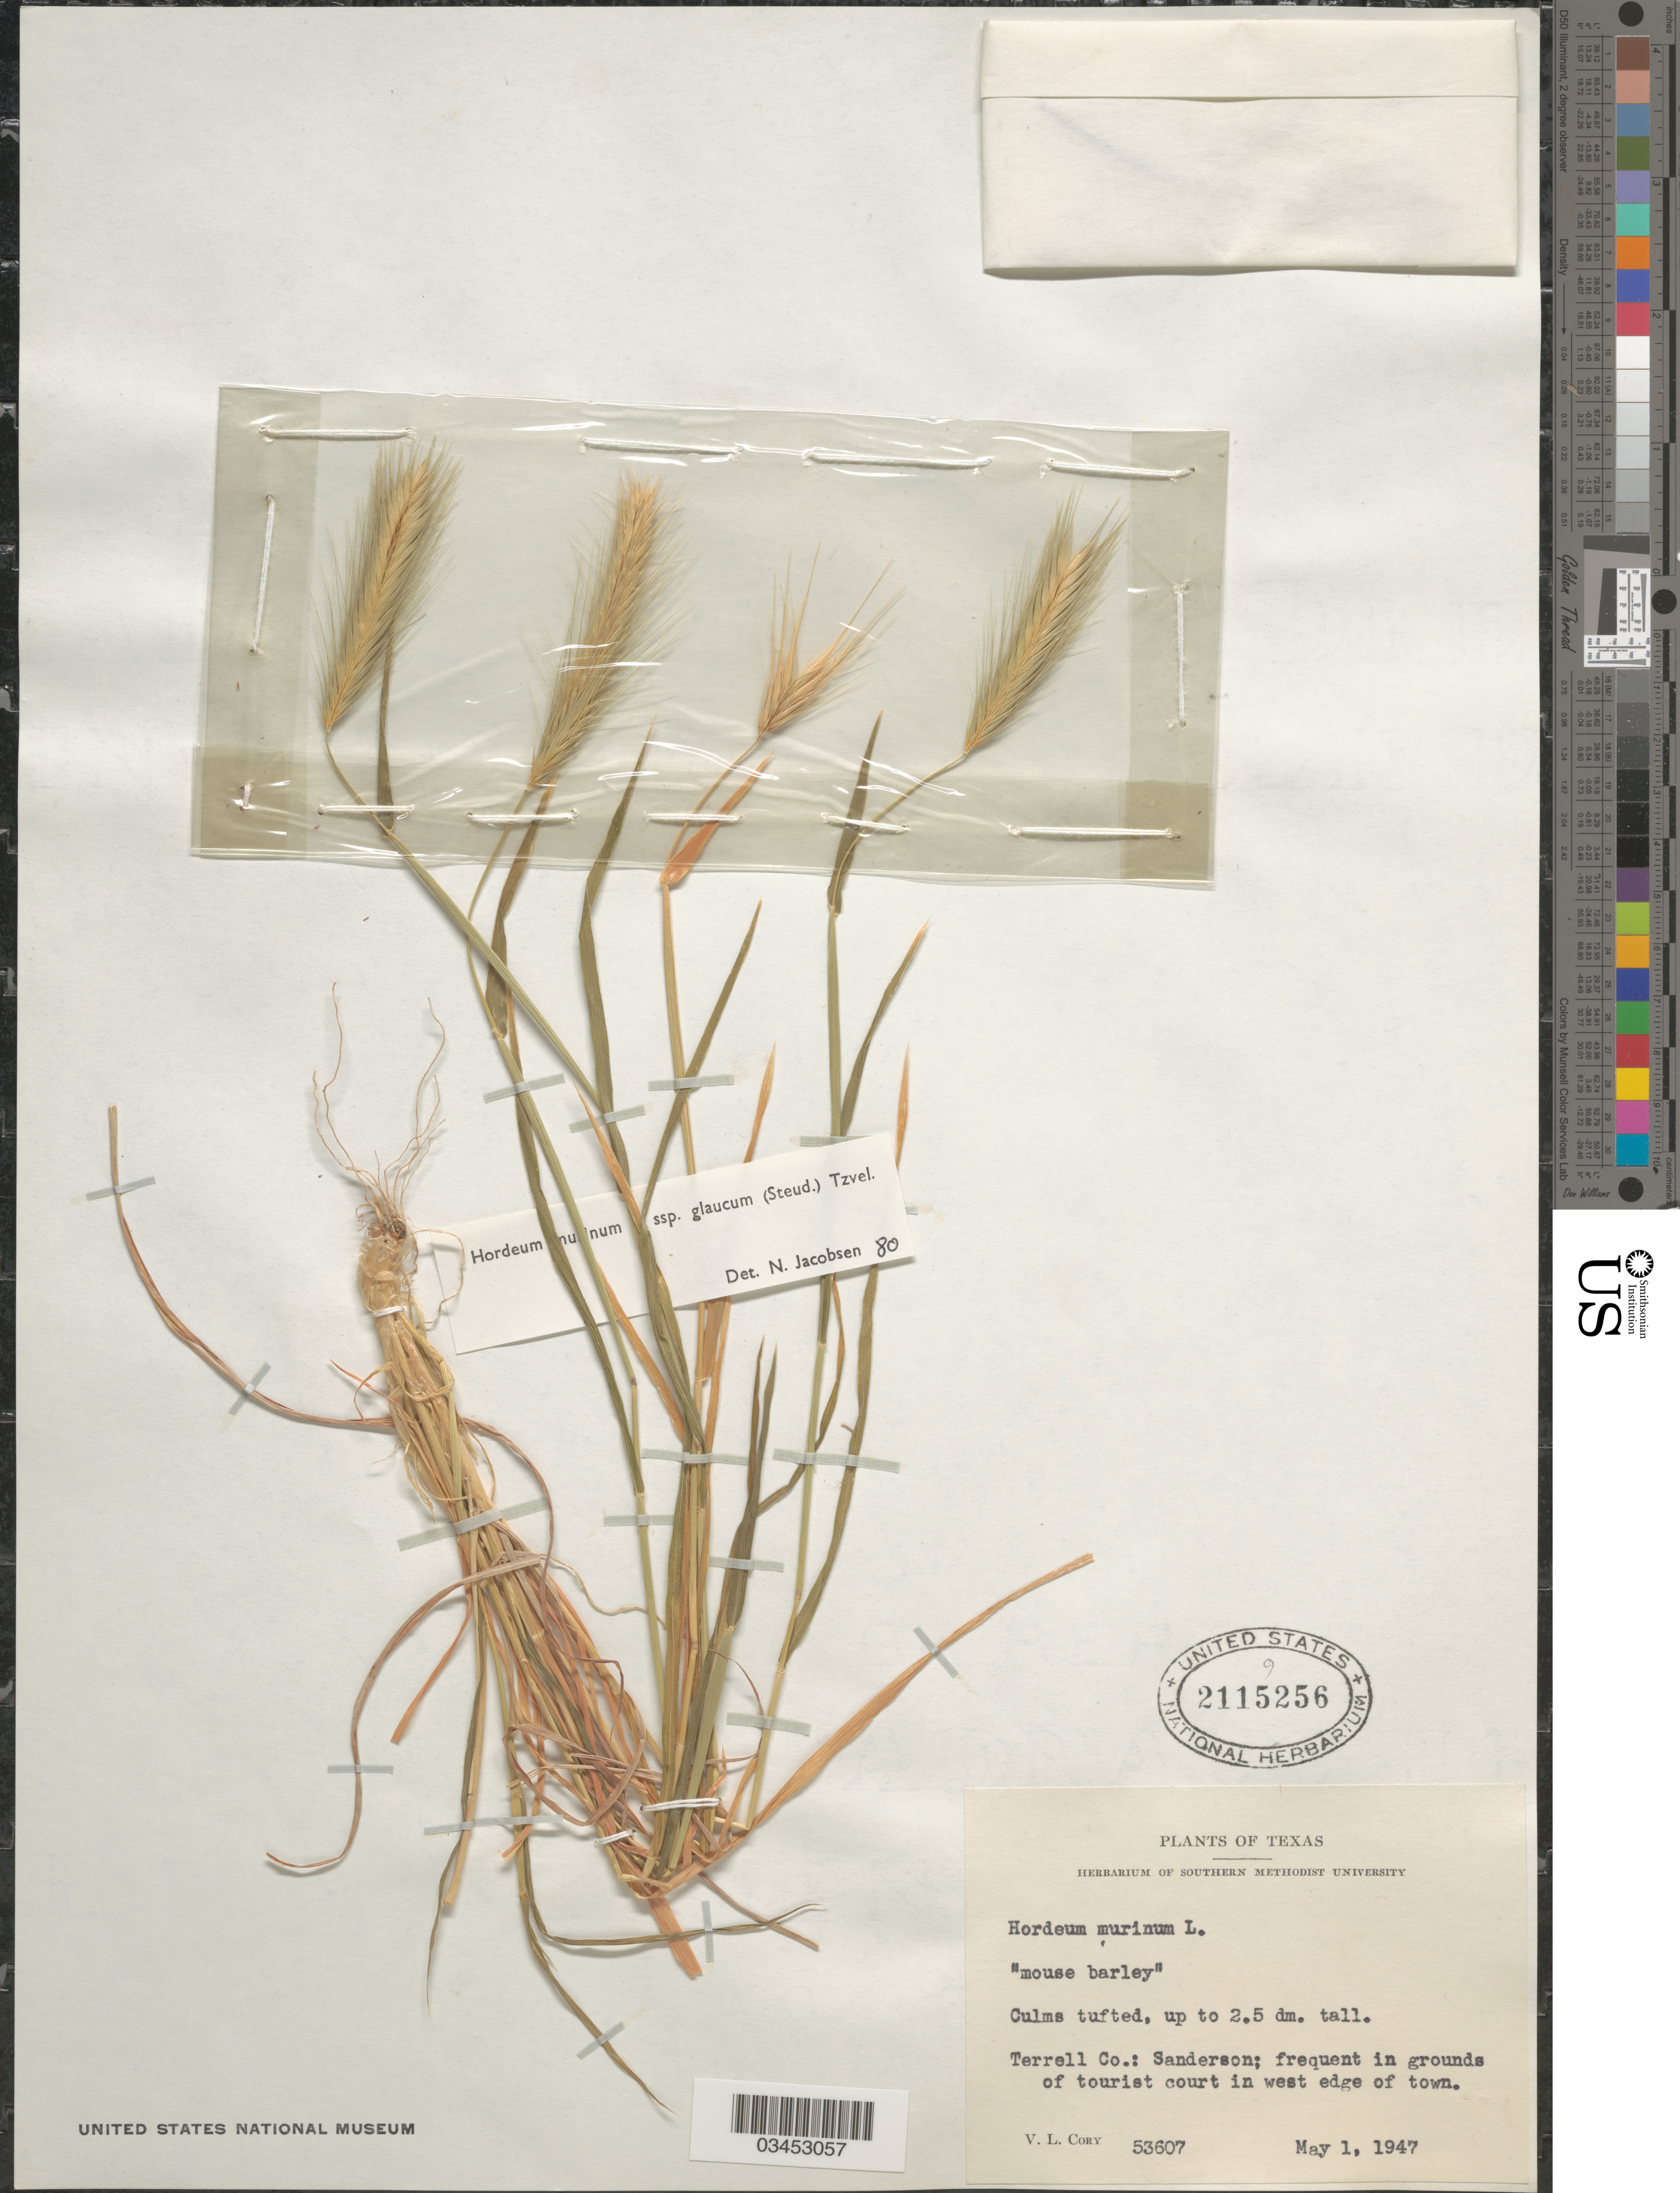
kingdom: Plantae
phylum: Tracheophyta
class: Liliopsida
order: Poales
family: Poaceae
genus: Hordeum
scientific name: Hordeum murinum subsp. leporinum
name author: (Link) Arcang.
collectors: V. Cory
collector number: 53607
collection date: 1947-05-01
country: United States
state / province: Texas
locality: Terrell Co.: Sanderson; frequent in grounds of tourist court in west edge of town.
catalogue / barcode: US 2115256